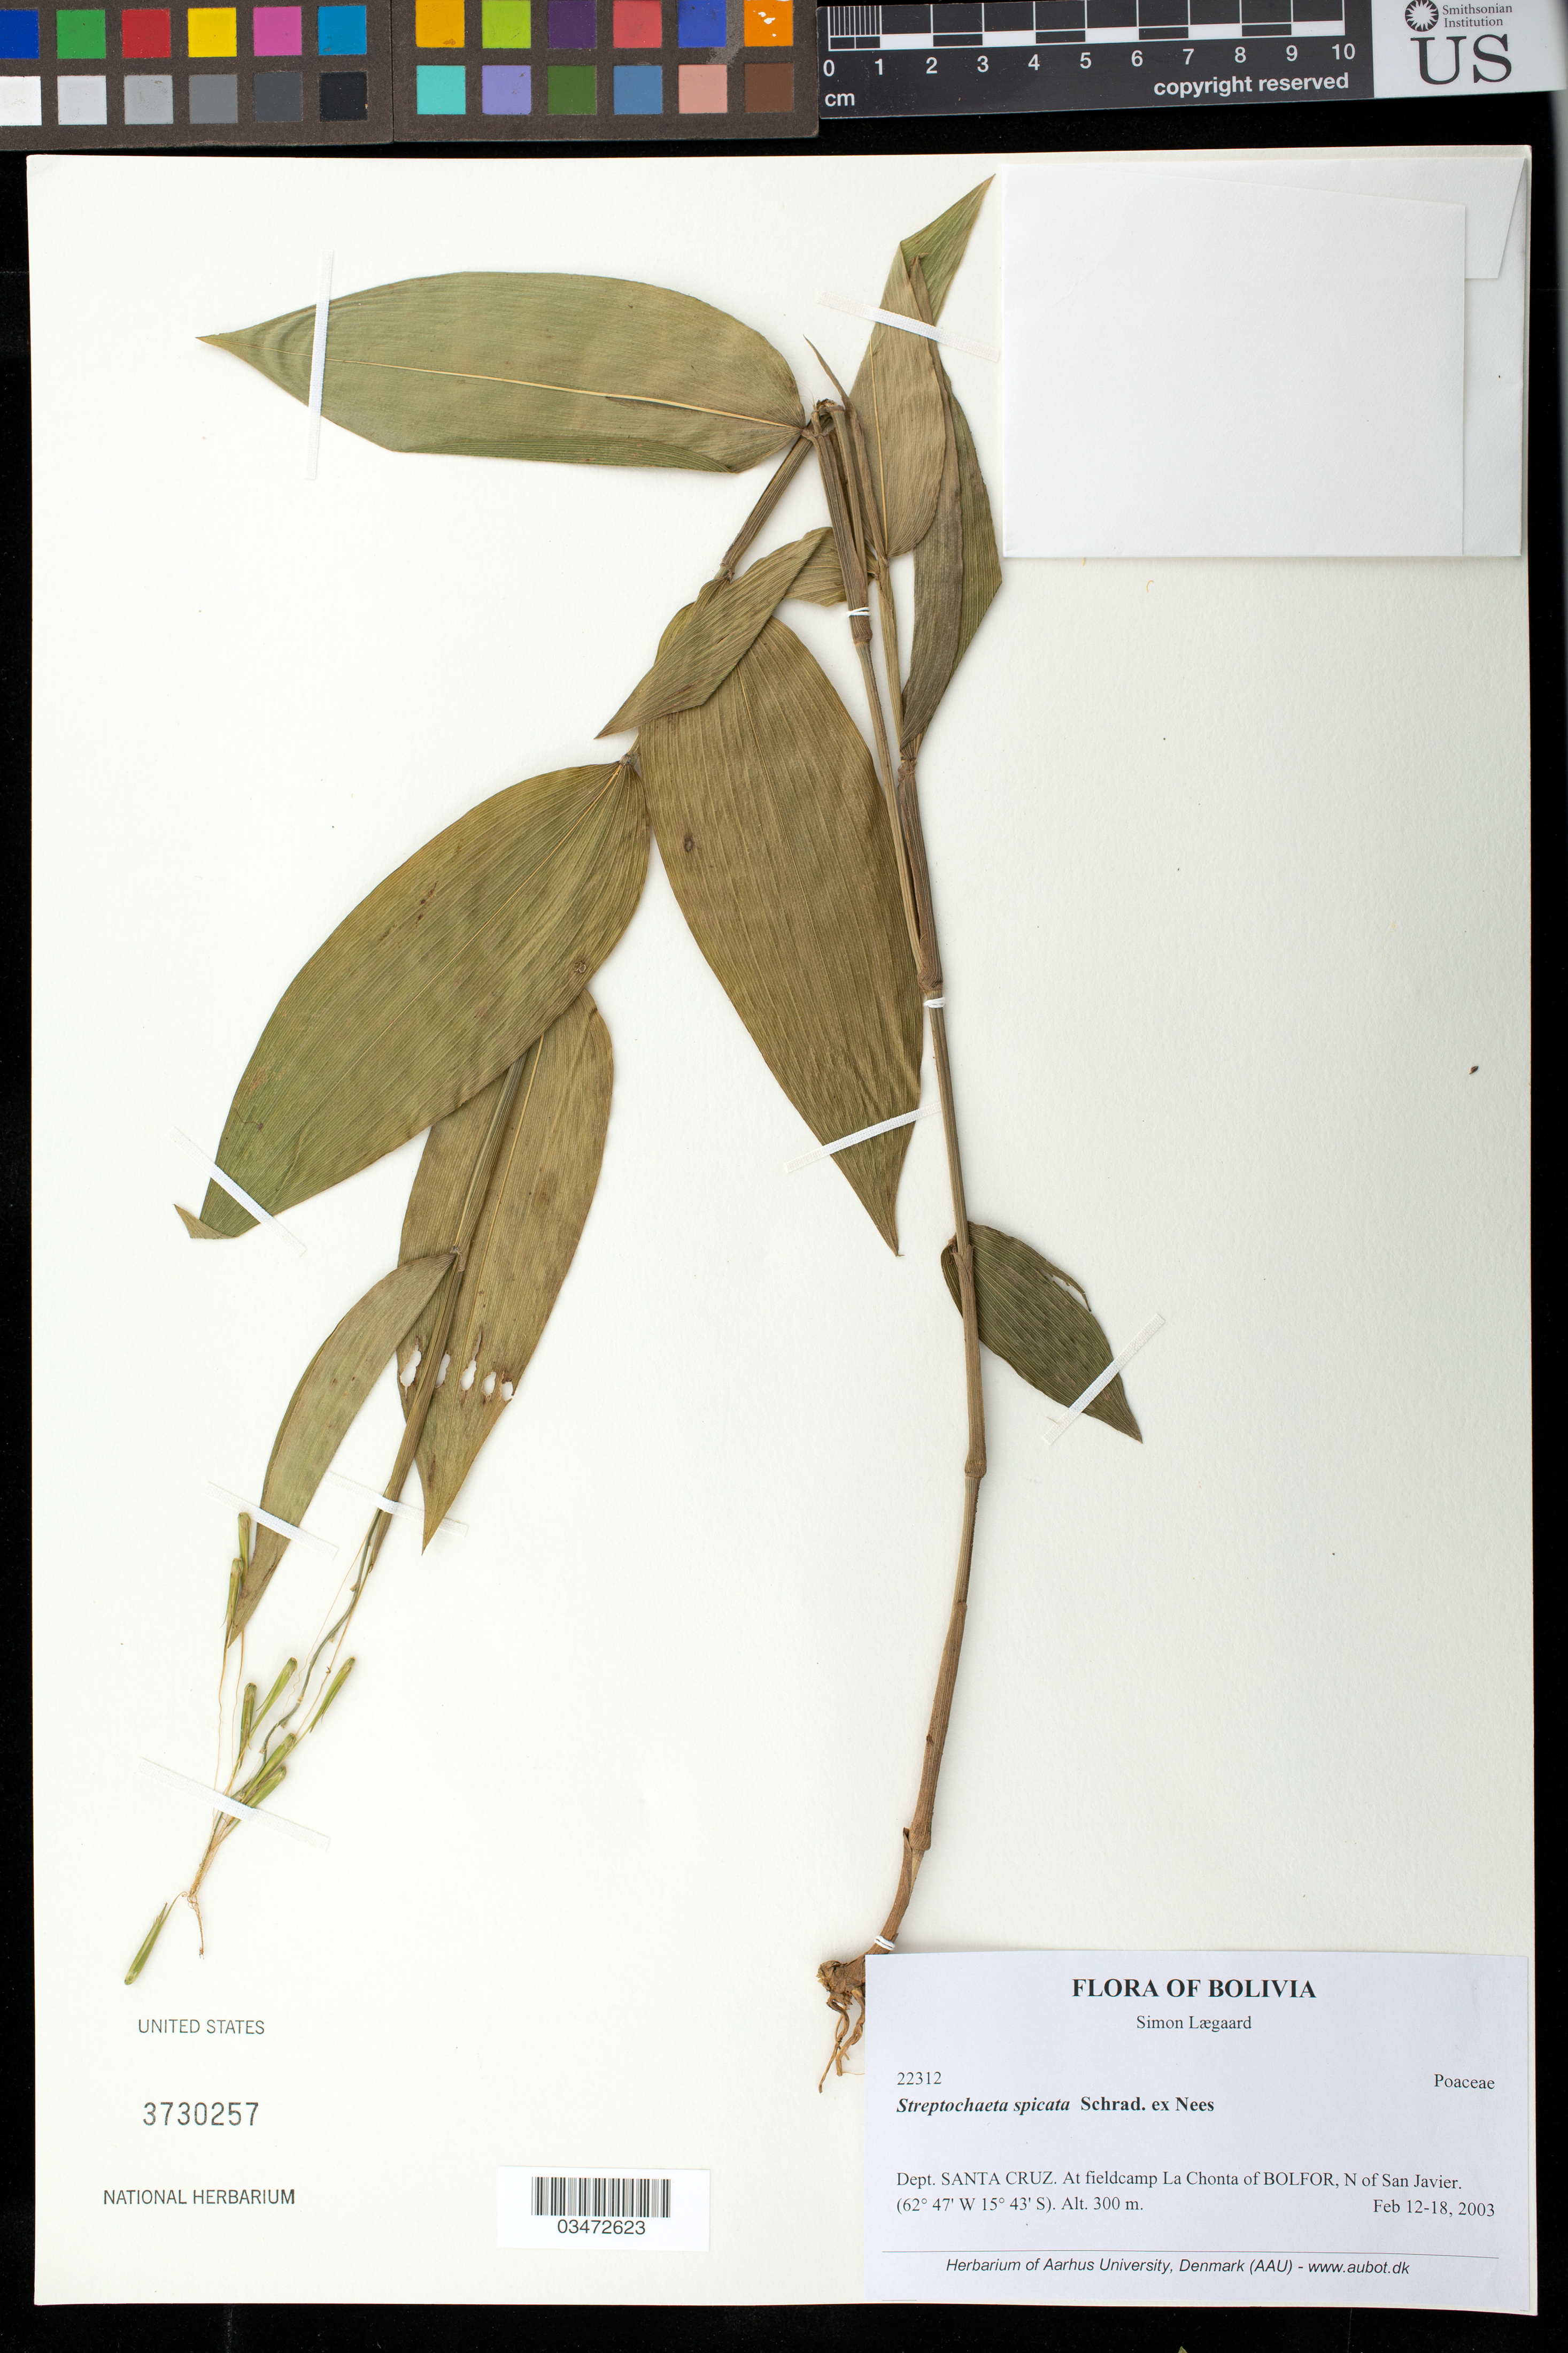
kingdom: Plantae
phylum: Tracheophyta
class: Liliopsida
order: Poales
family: Poaceae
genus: Streptochaeta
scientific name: Streptochaeta spicata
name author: Schrad. ex Nees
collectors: S. Lægaard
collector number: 22312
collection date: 2003-02-12/2003-02-18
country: Bolivia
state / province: Santa Cruz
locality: At fieldmap La Chonta of Bolfor, N of San Javier.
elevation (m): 330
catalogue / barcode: US 3730257